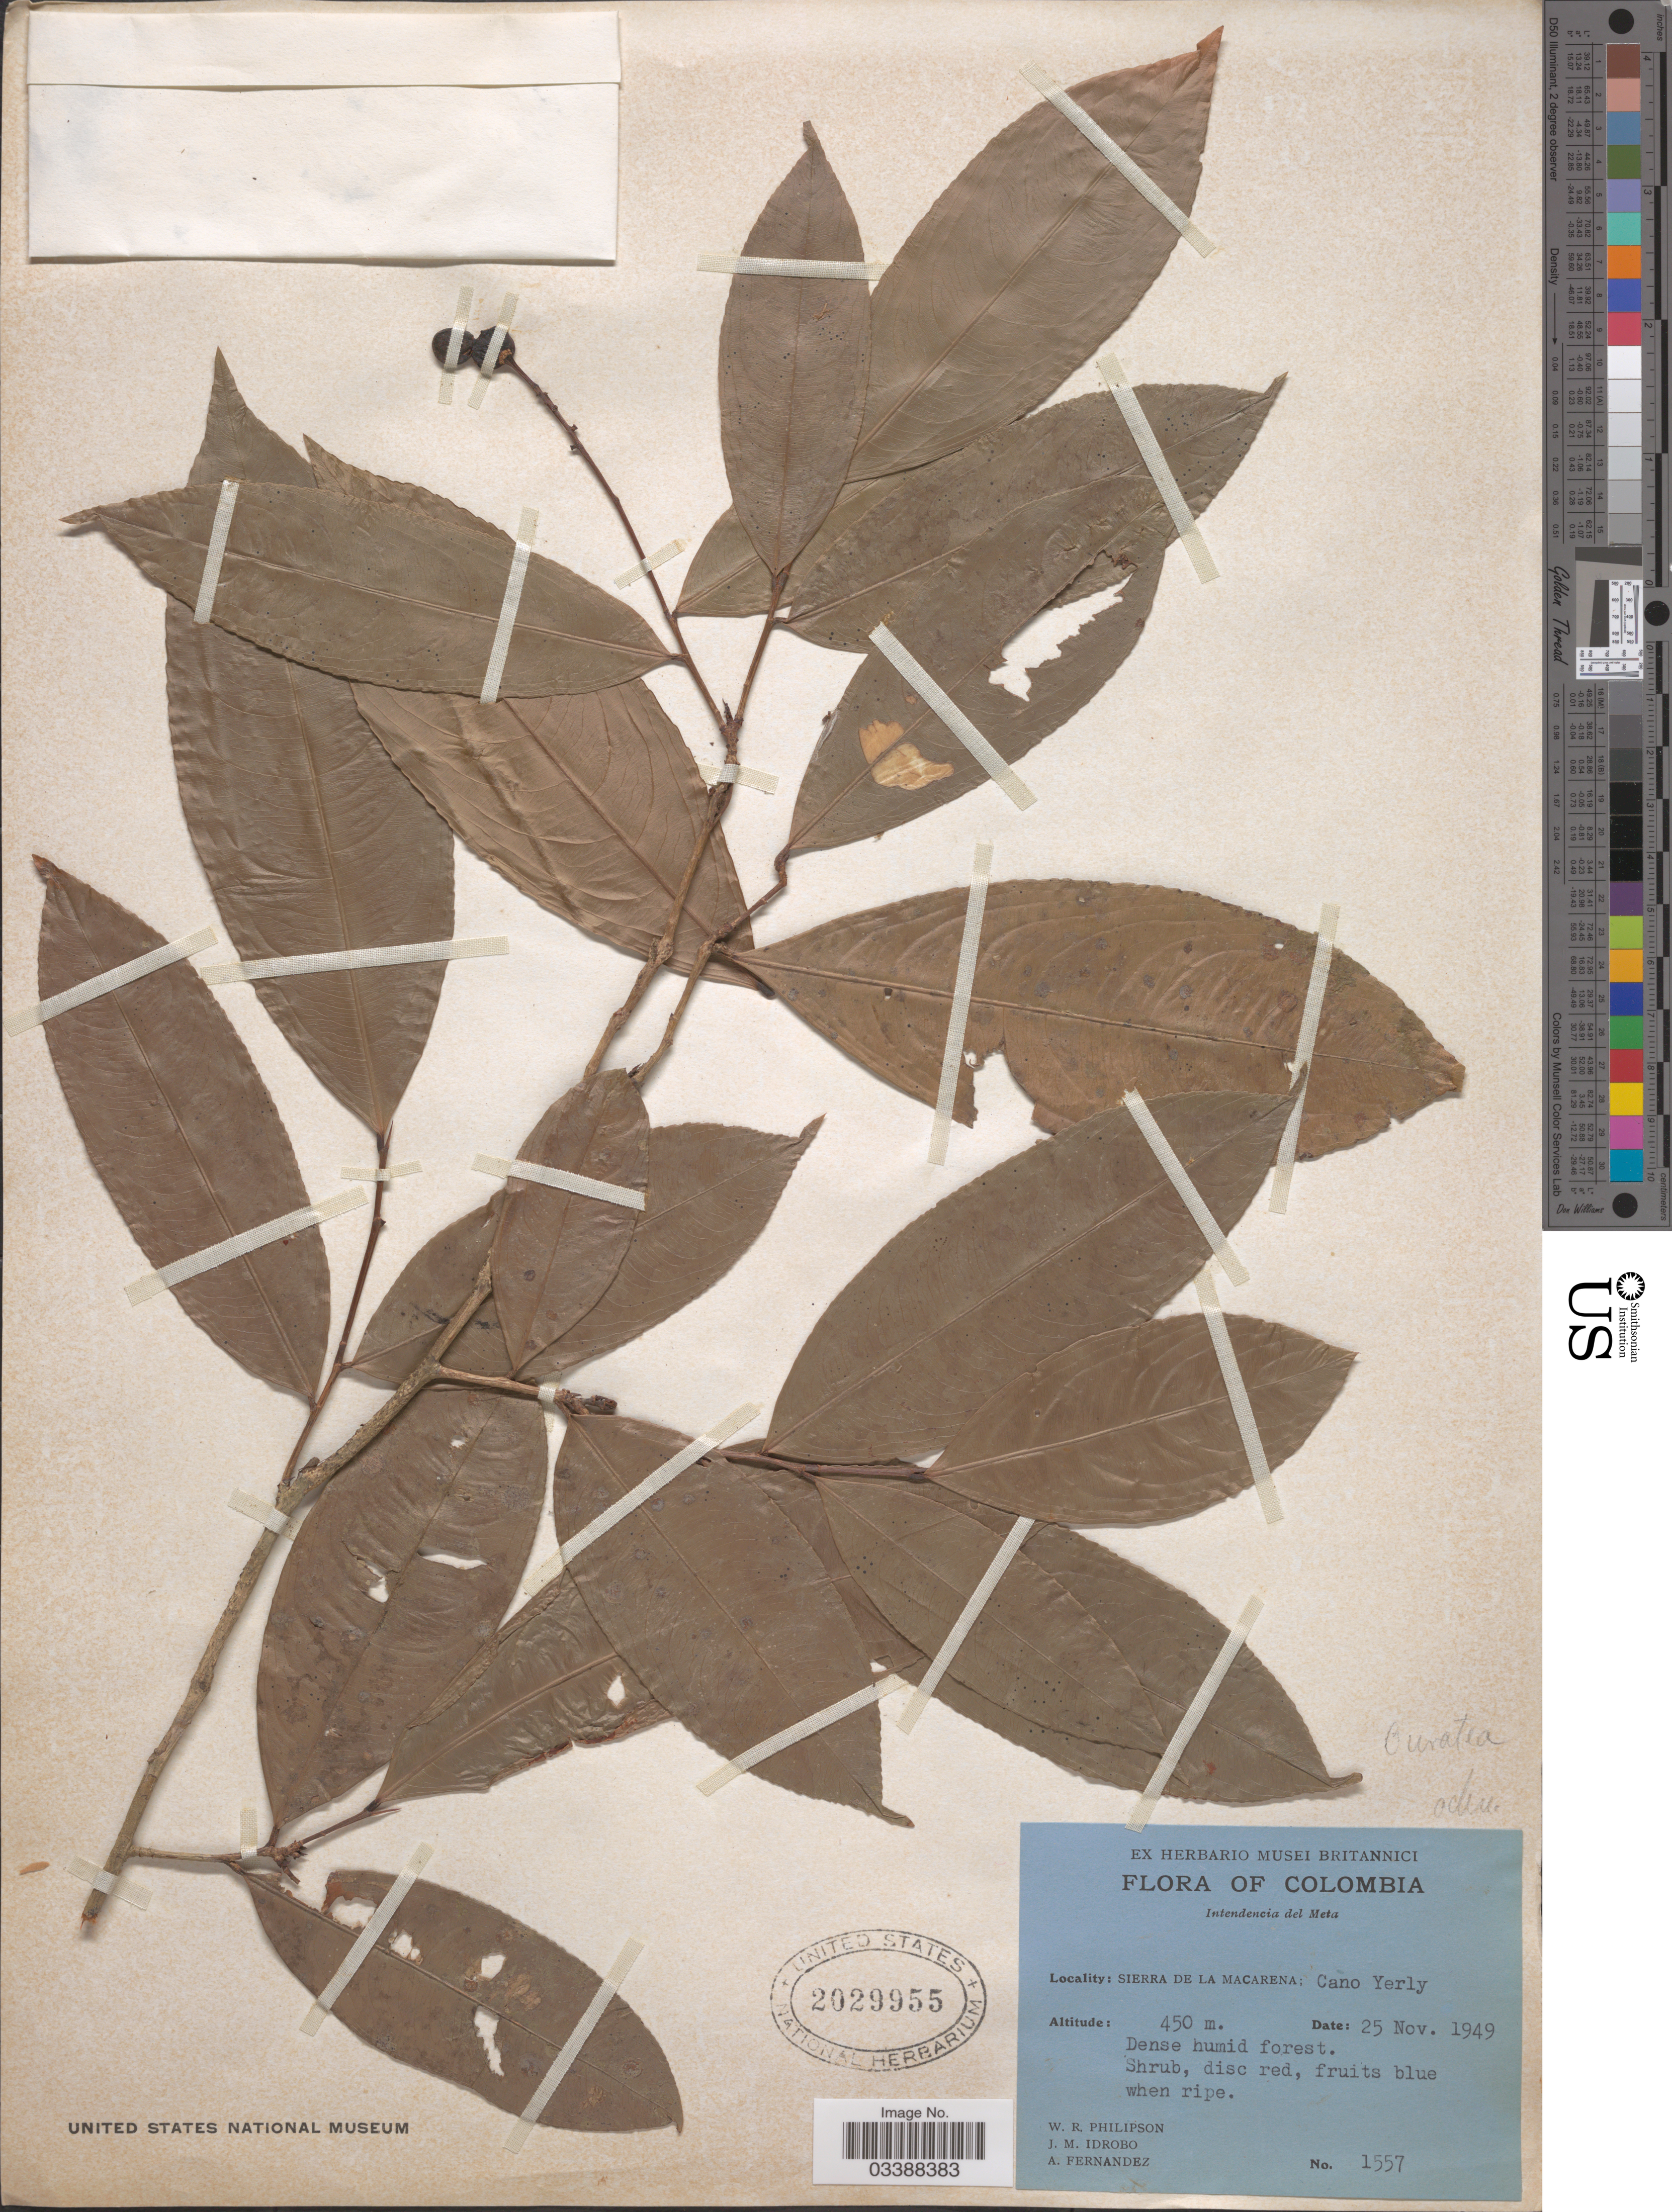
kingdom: Plantae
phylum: Tracheophyta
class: Magnoliopsida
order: Malpighiales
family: Ochnaceae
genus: Ouratea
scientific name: Ouratea sp.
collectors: W. R. Philipson, J. M. Idrobo & A. Fernandez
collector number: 1557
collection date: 1949-11-25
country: Colombia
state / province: Meta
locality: Intendencia del Meta. Sierra de La Macarena; Cano Yerly.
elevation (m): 450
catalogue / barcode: US 2029955